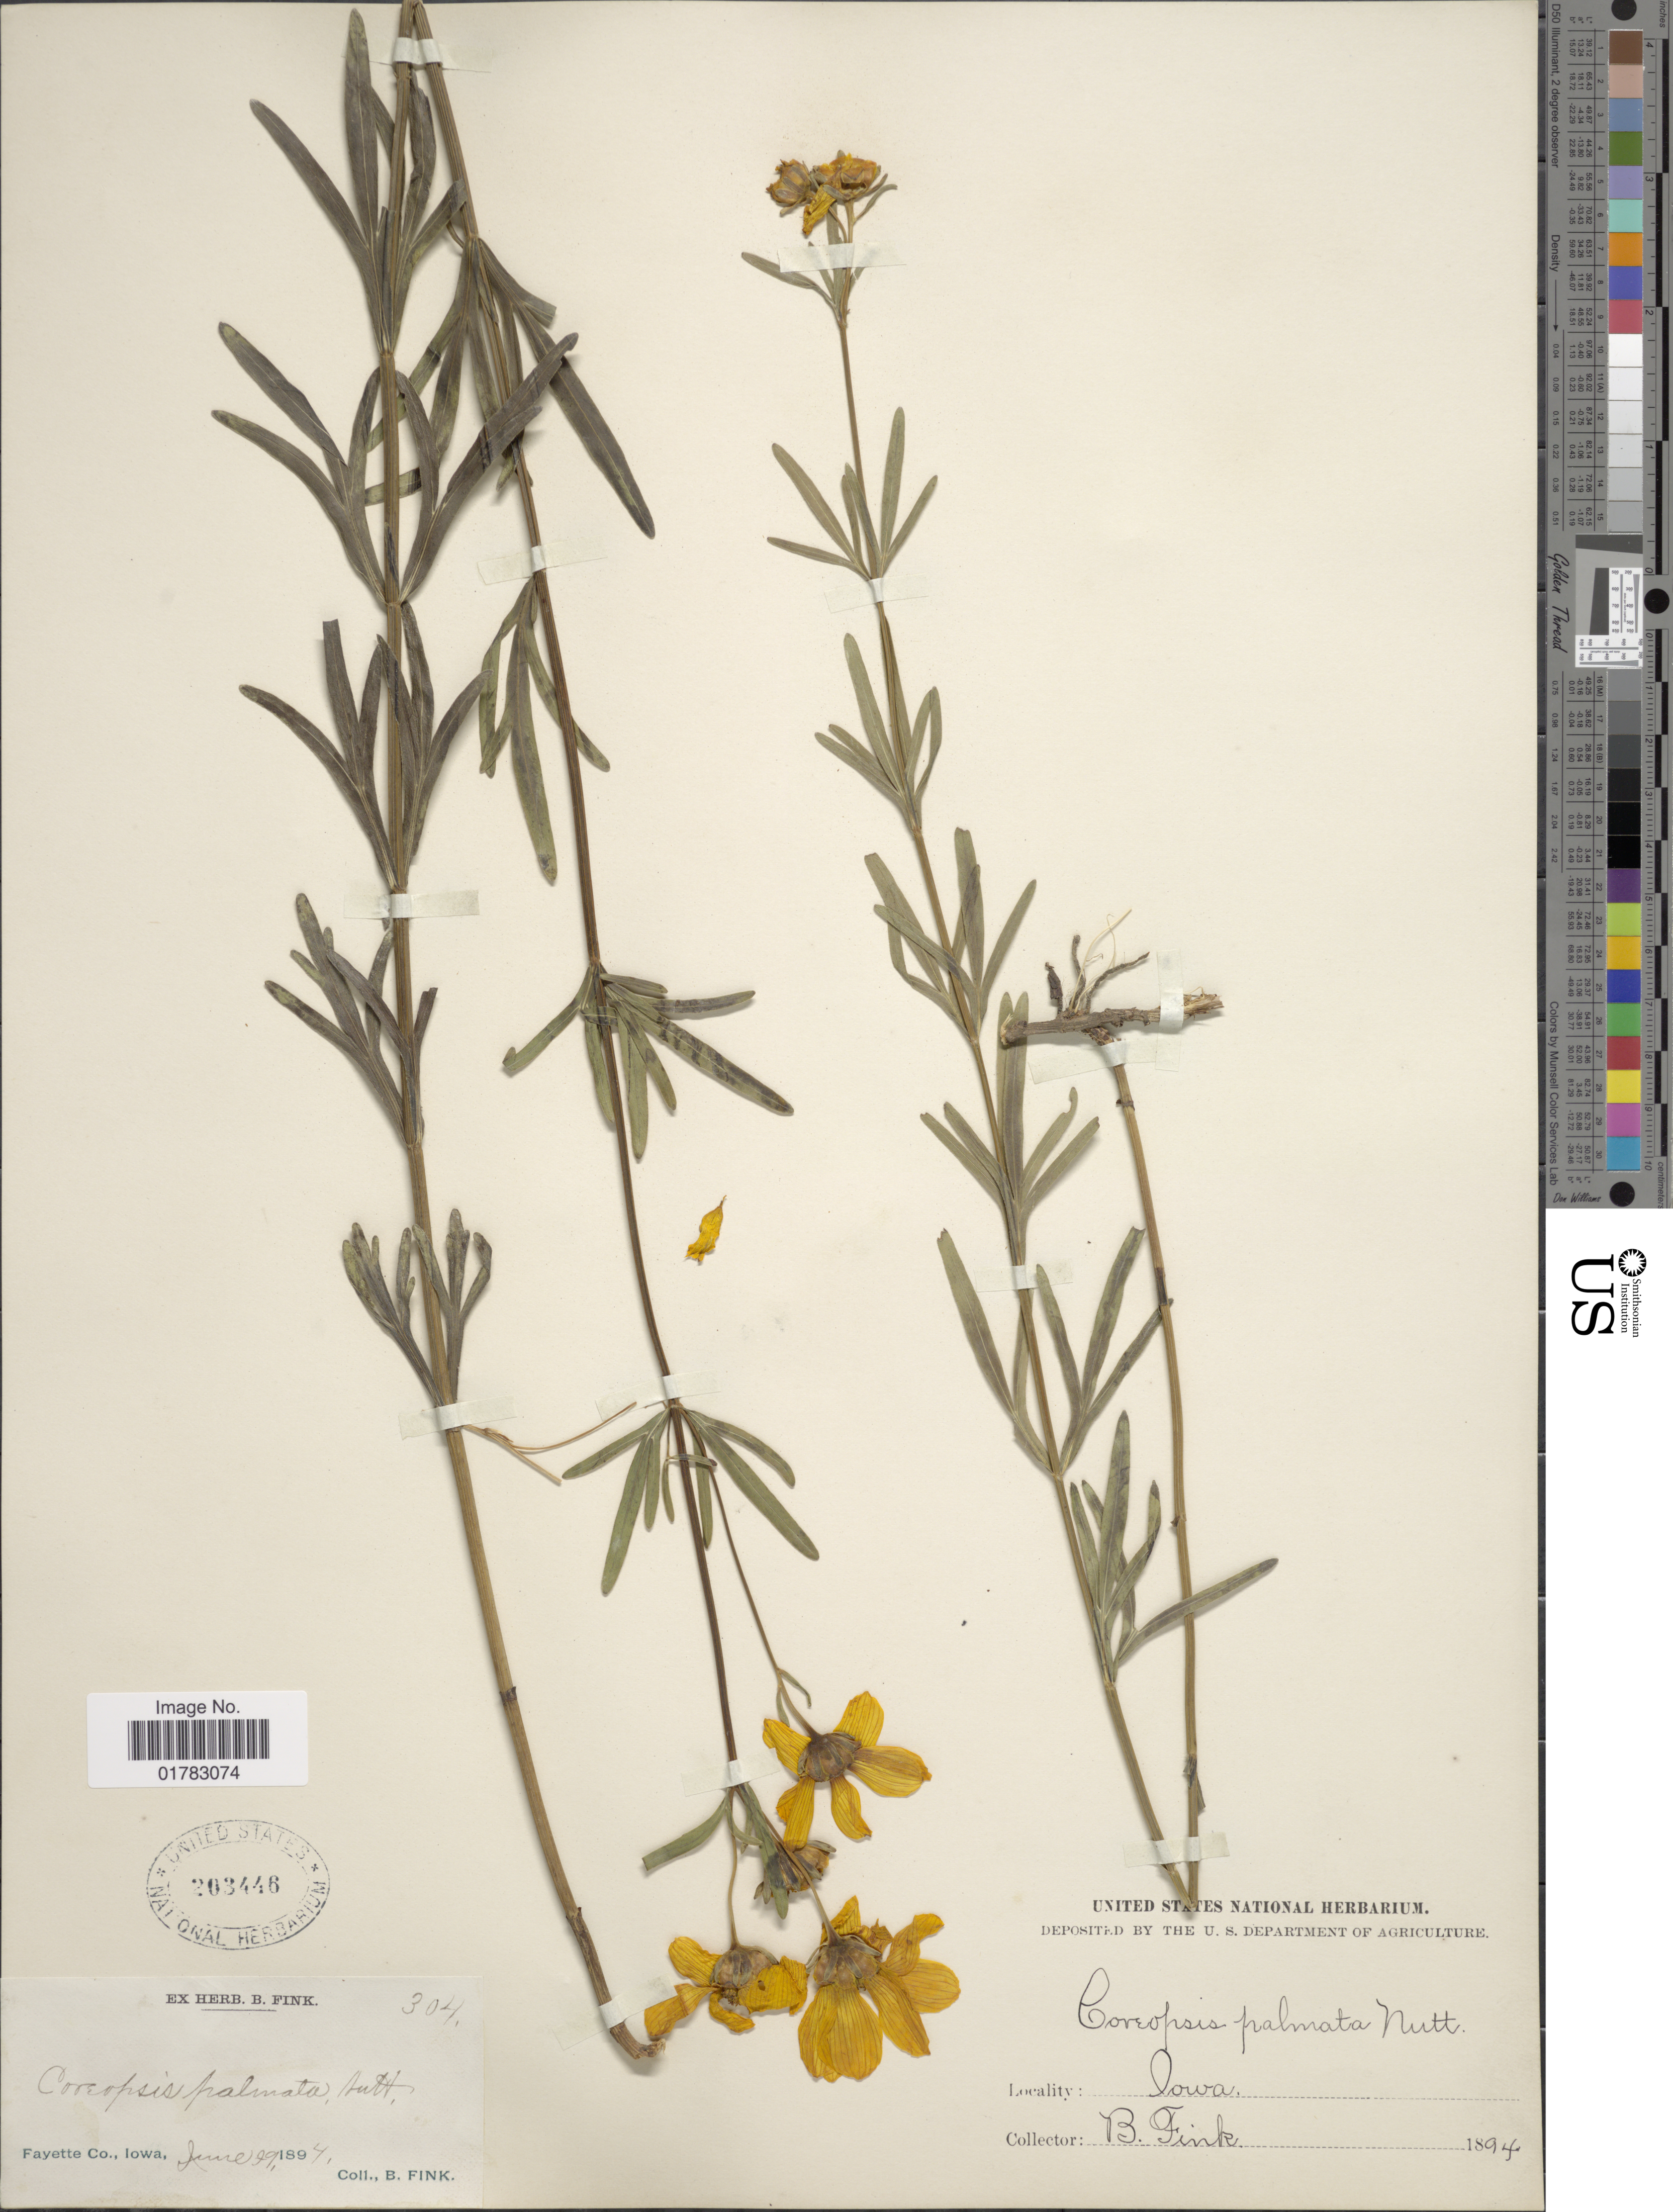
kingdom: Plantae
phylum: Tracheophyta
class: Magnoliopsida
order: Asterales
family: Asteraceae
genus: Coreopsis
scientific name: Coreopsis palmata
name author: Nutt.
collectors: B. Fink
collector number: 304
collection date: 1894-06-29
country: United States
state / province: Iowa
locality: Fayette Co.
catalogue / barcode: US 203446